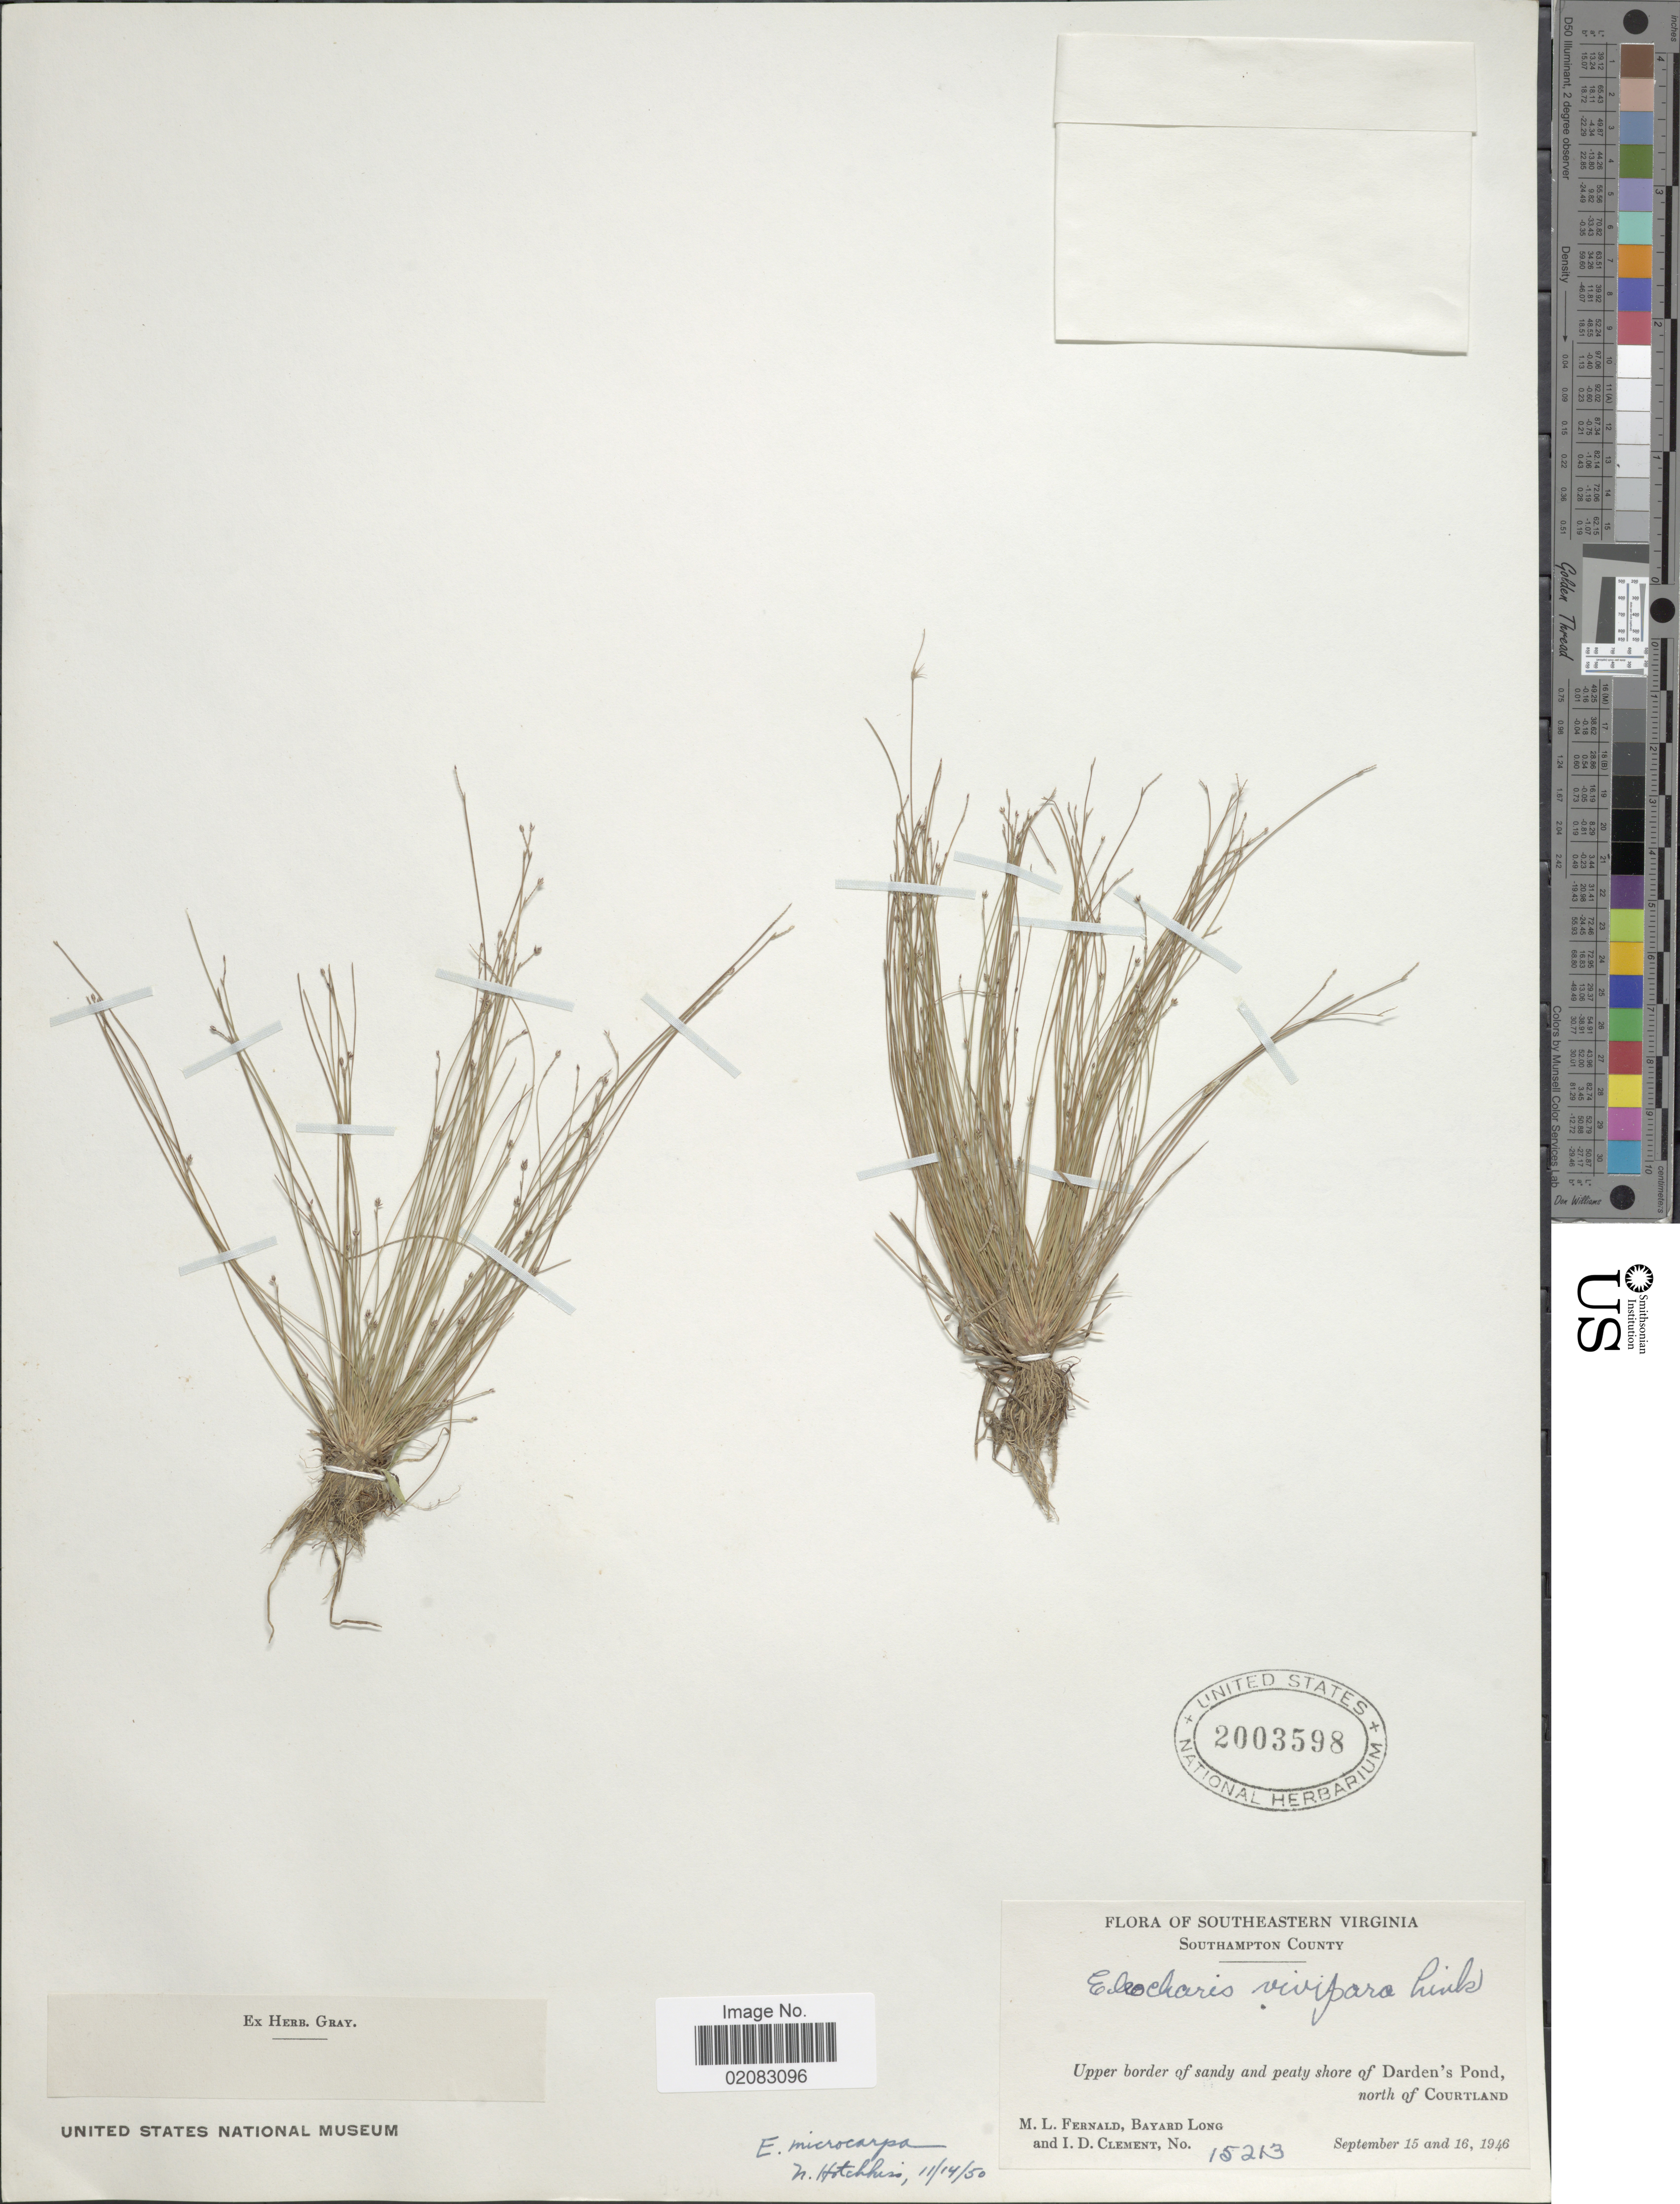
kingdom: Plantae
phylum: Tracheophyta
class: Liliopsida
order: Poales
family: Cyperaceae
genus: Eleocharis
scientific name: Eleocharis microcarpa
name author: Torr.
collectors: M. L. Fernald, B. Long & I. Clement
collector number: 15213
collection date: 1946-09-15/1946-09-16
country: United States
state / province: Virginia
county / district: Southampton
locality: Southeastern Virginia, Southampton County, Upper border of sandy and peaty shore of Darden's Pond, north of Courtland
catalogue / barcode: US 2003598